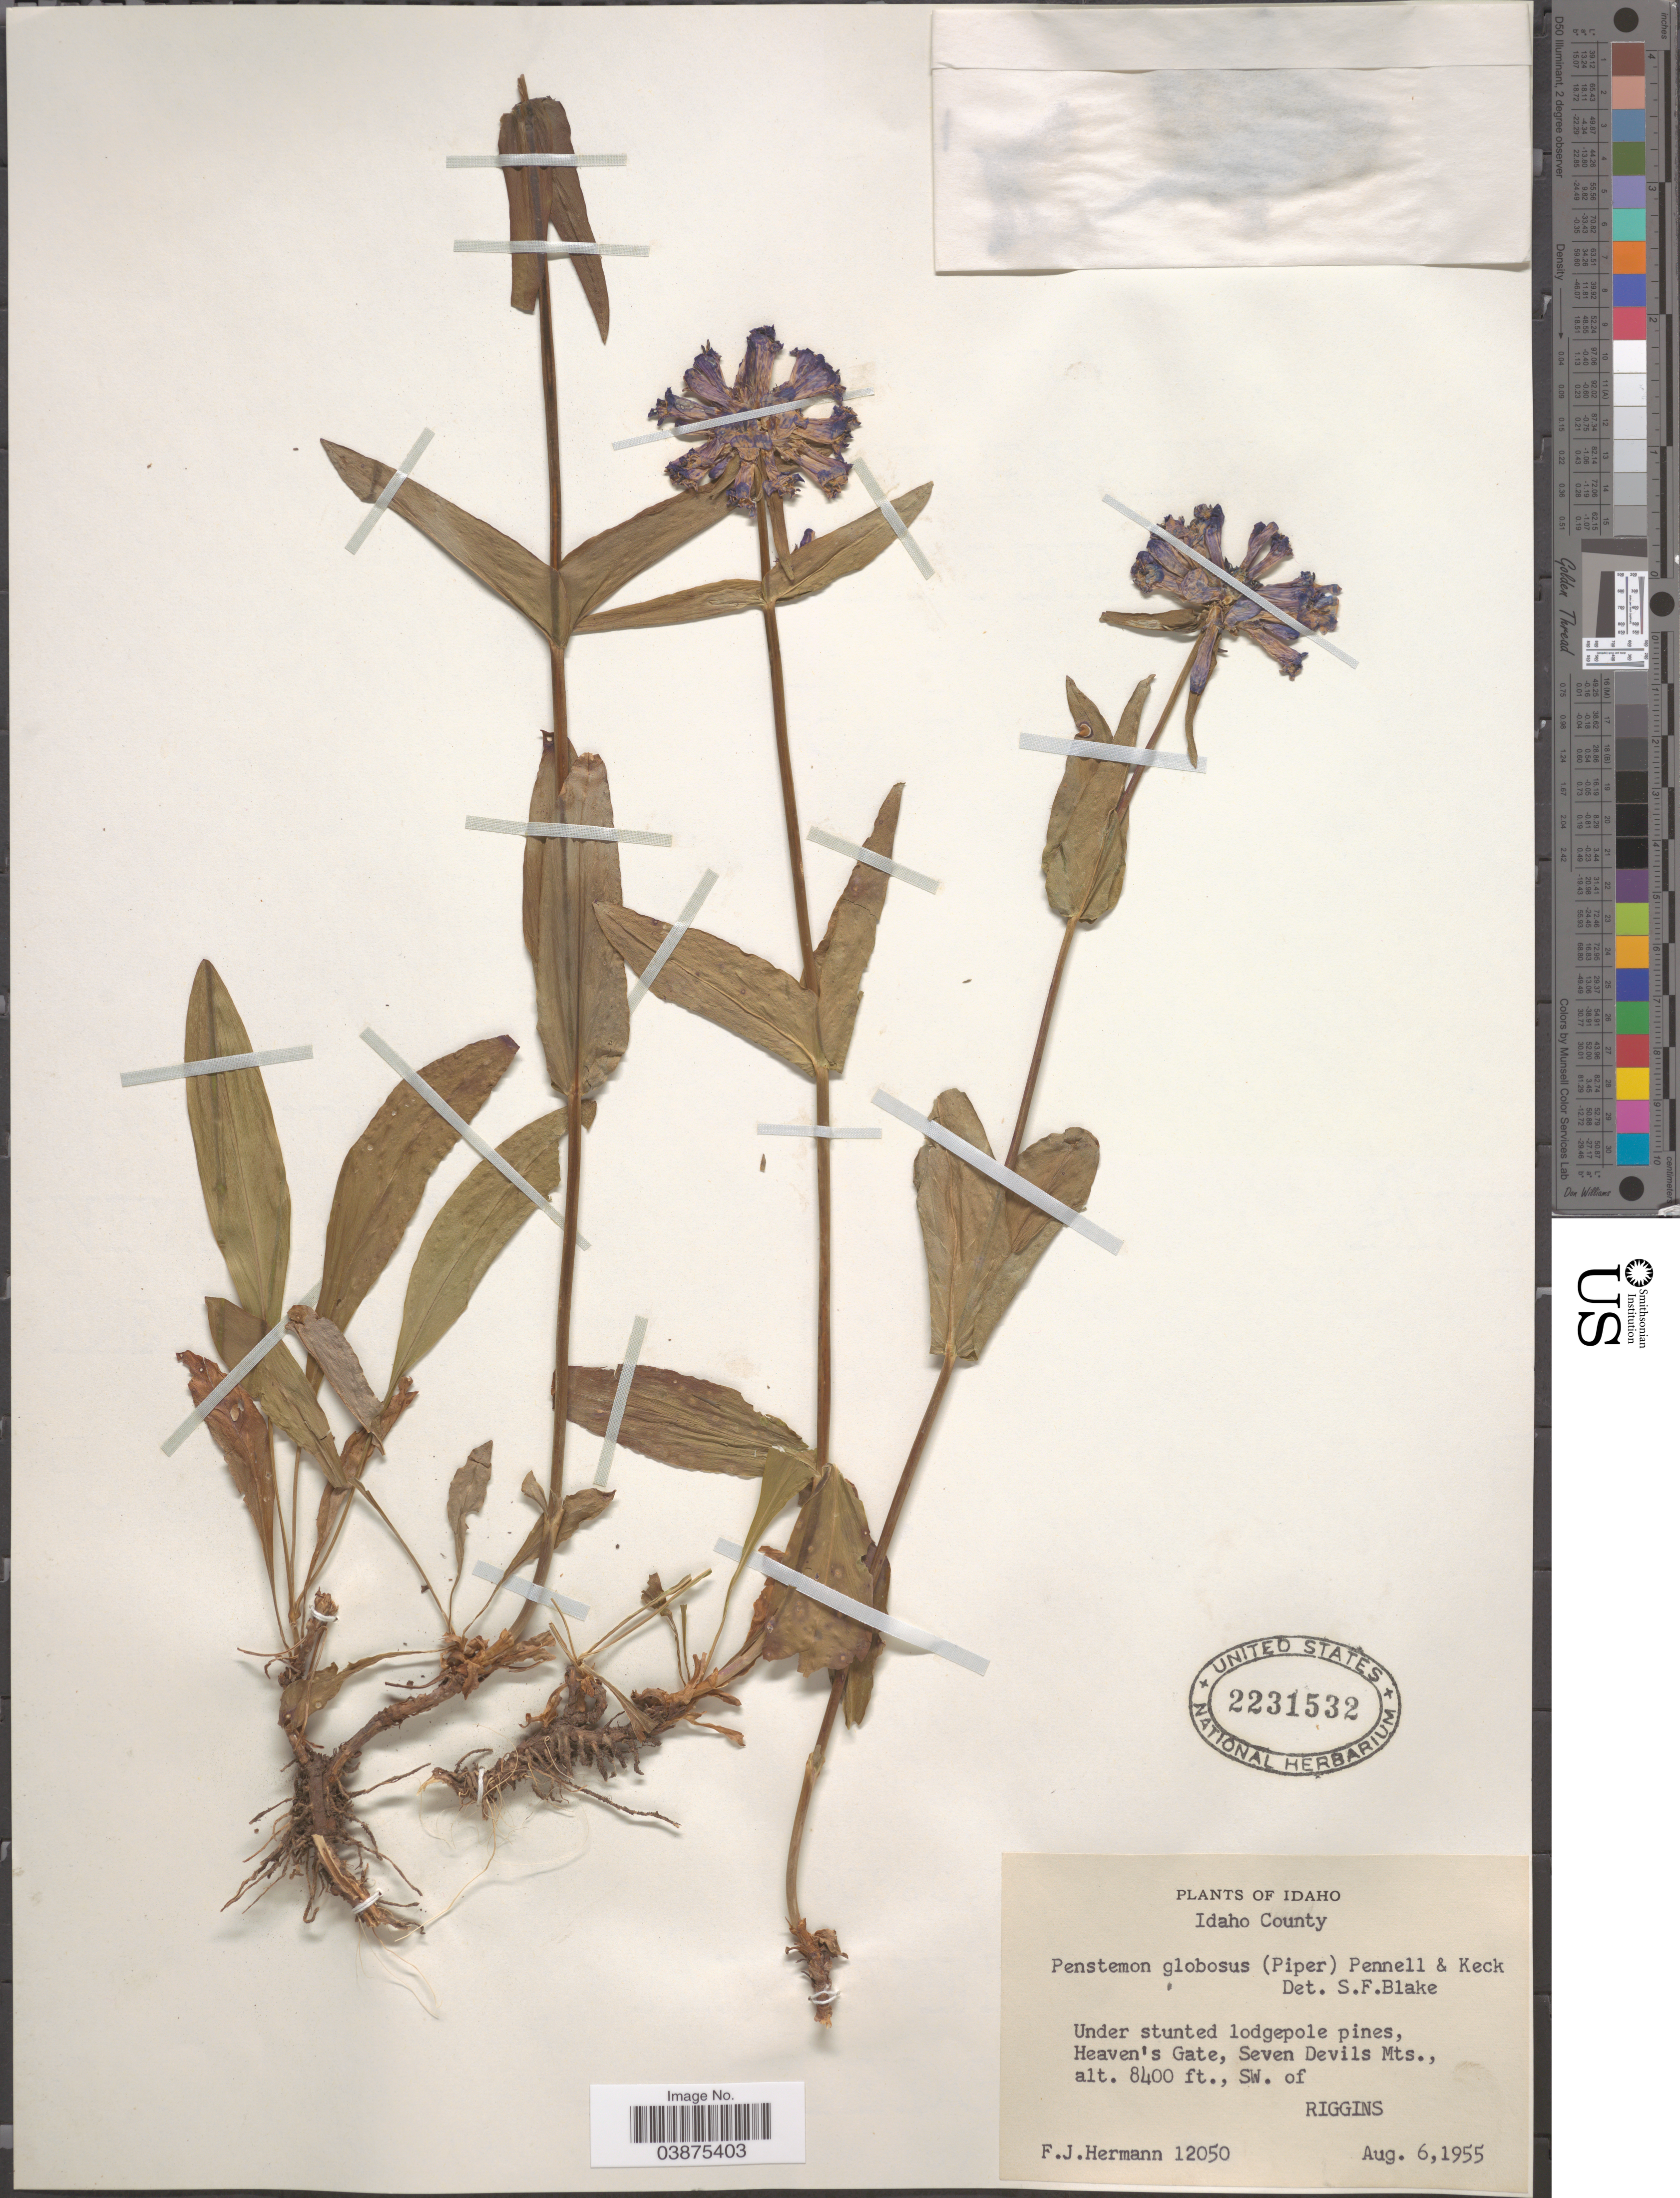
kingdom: Plantae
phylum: Tracheophyta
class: Magnoliopsida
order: Lamiales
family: Plantaginaceae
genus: Penstemon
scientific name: Penstemon globosus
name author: (Piper) Pennell & D.D. Keck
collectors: F. J. Hermann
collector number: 12050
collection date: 1955-08-06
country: United States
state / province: Idaho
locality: Idaho County. Heaven's Gate, Seven Devils Mts., SW. of Riggins.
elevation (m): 2560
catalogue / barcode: US 2231532